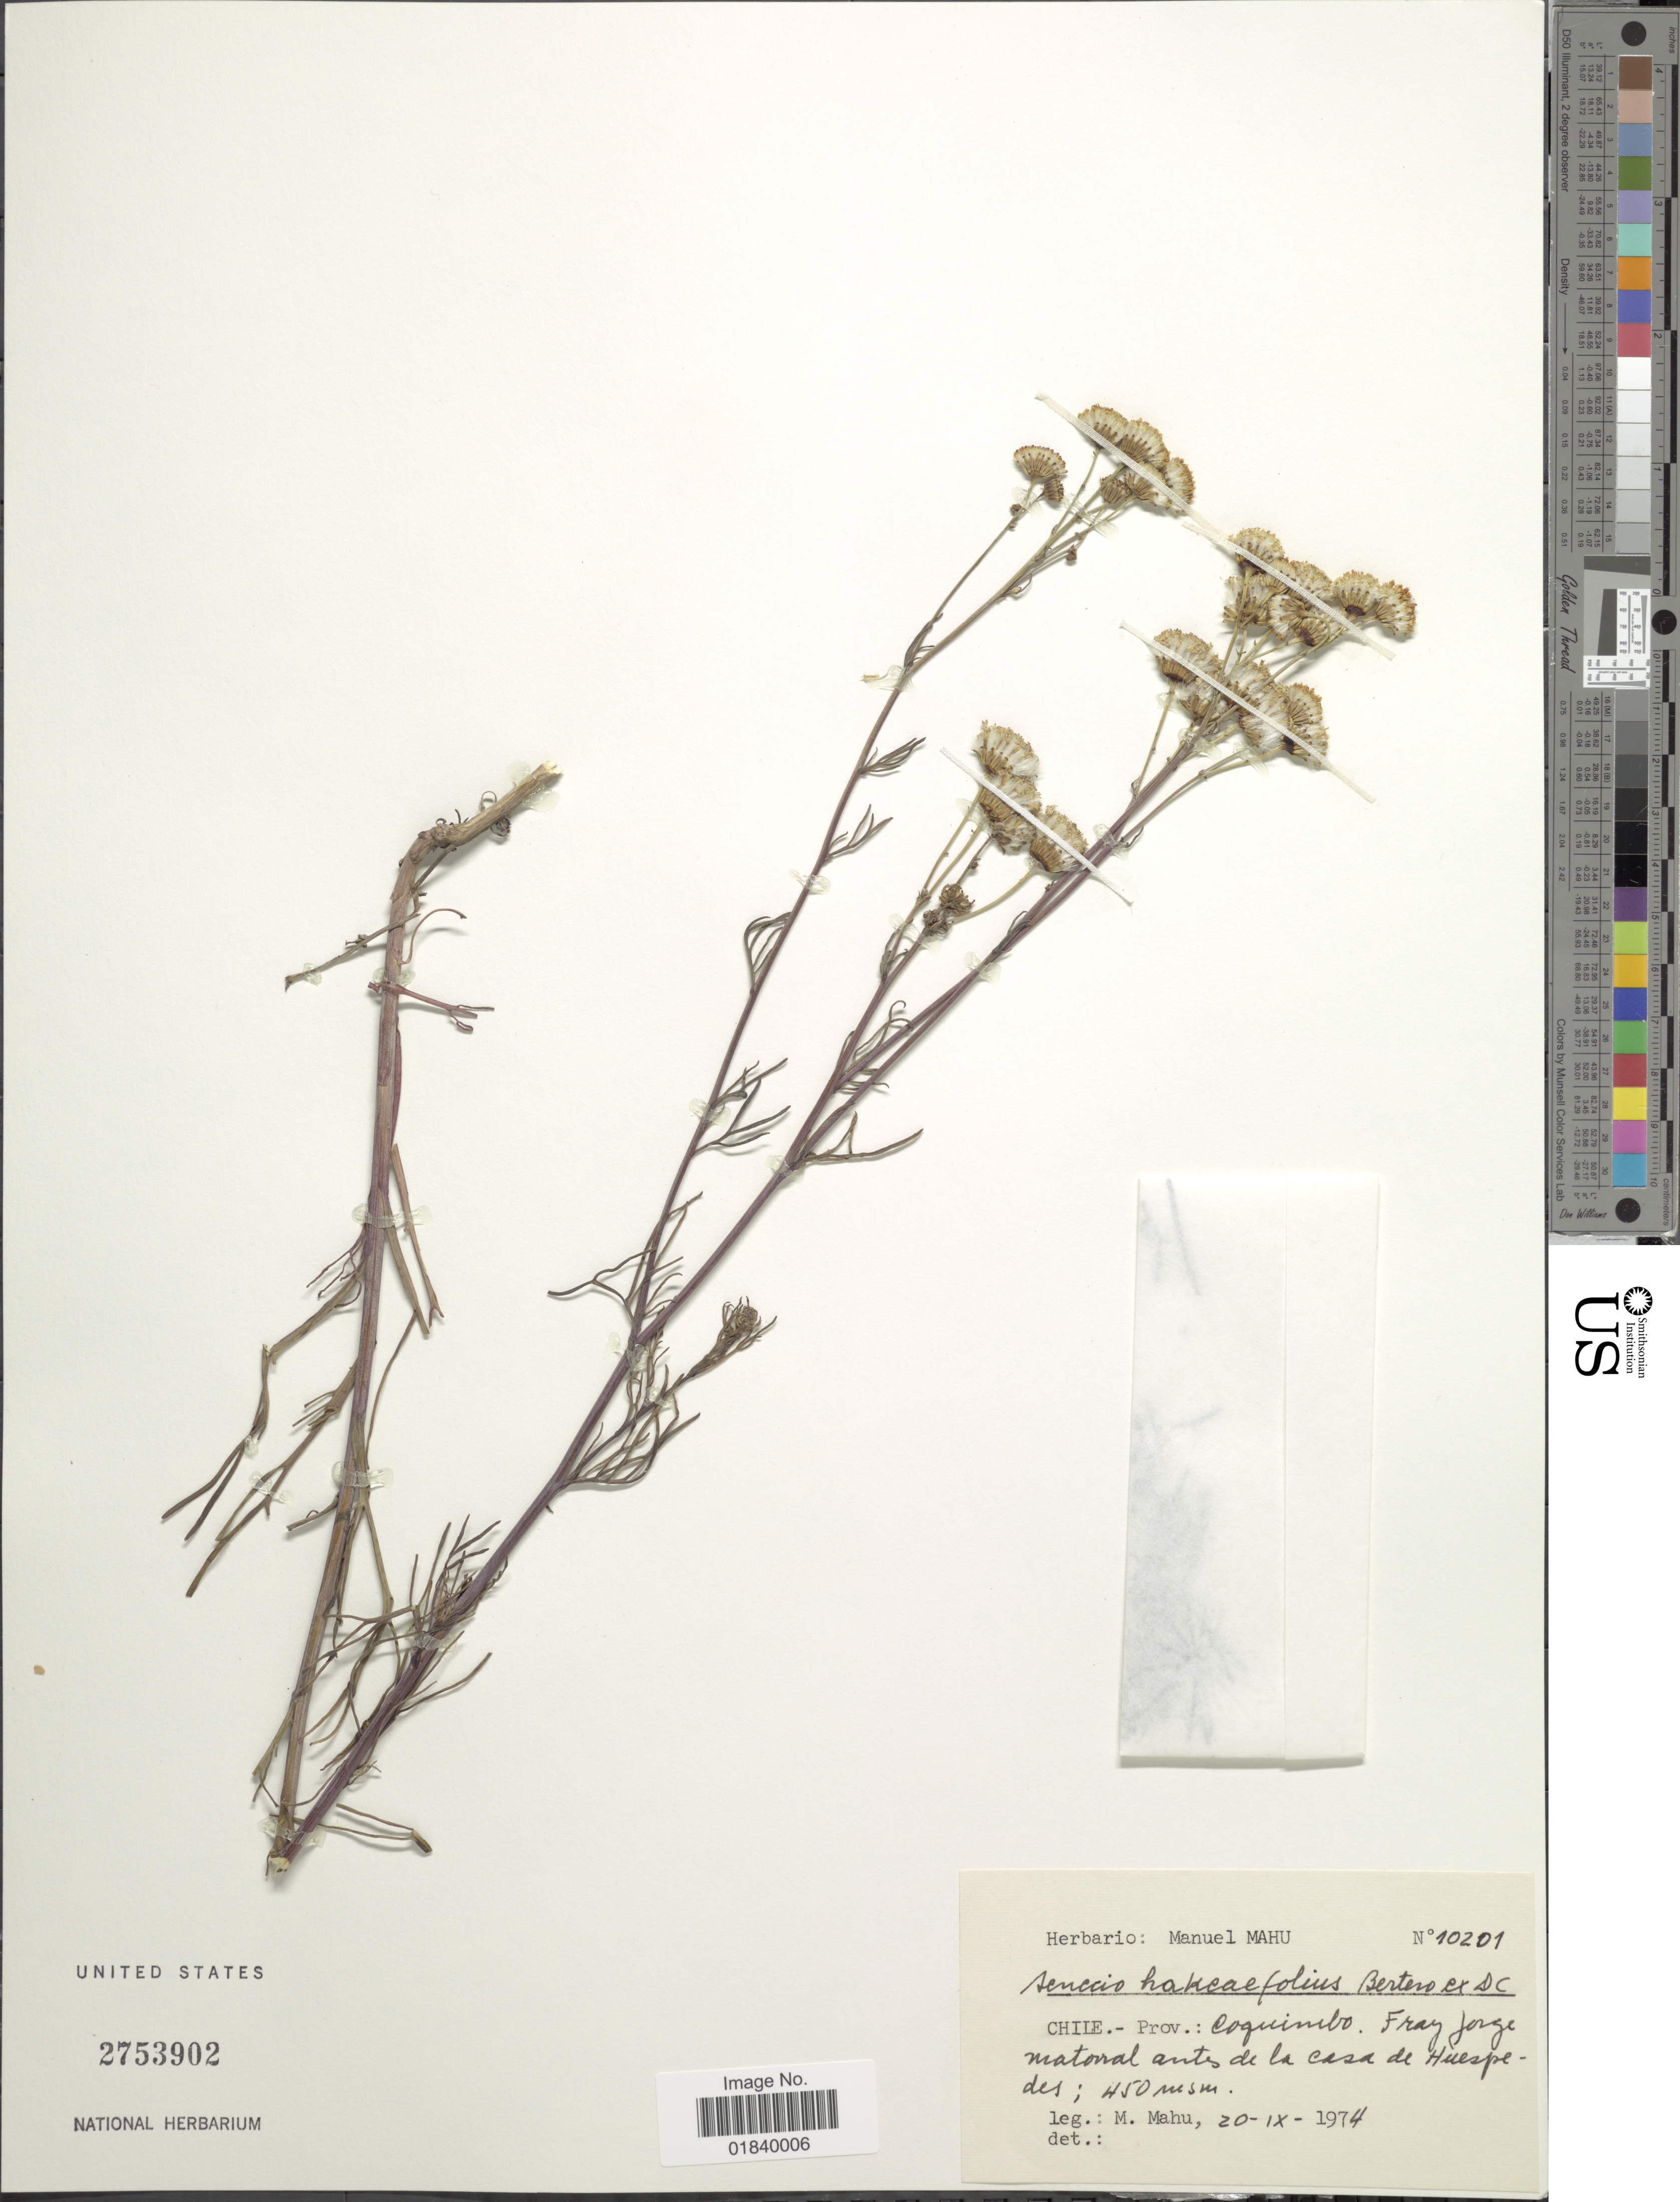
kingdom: Plantae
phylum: Tracheophyta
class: Magnoliopsida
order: Asterales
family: Asteraceae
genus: Senecio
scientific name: Senecio hakeifolius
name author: Bertero ex DC.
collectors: M. Mahu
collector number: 10201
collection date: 1974-09-20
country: Chile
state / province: Coquimbo (IV)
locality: Chile.-Prov. Coquimbo. Fray Jorge matorral antes de la casa de Huespedes.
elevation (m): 450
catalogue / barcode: US 2753902